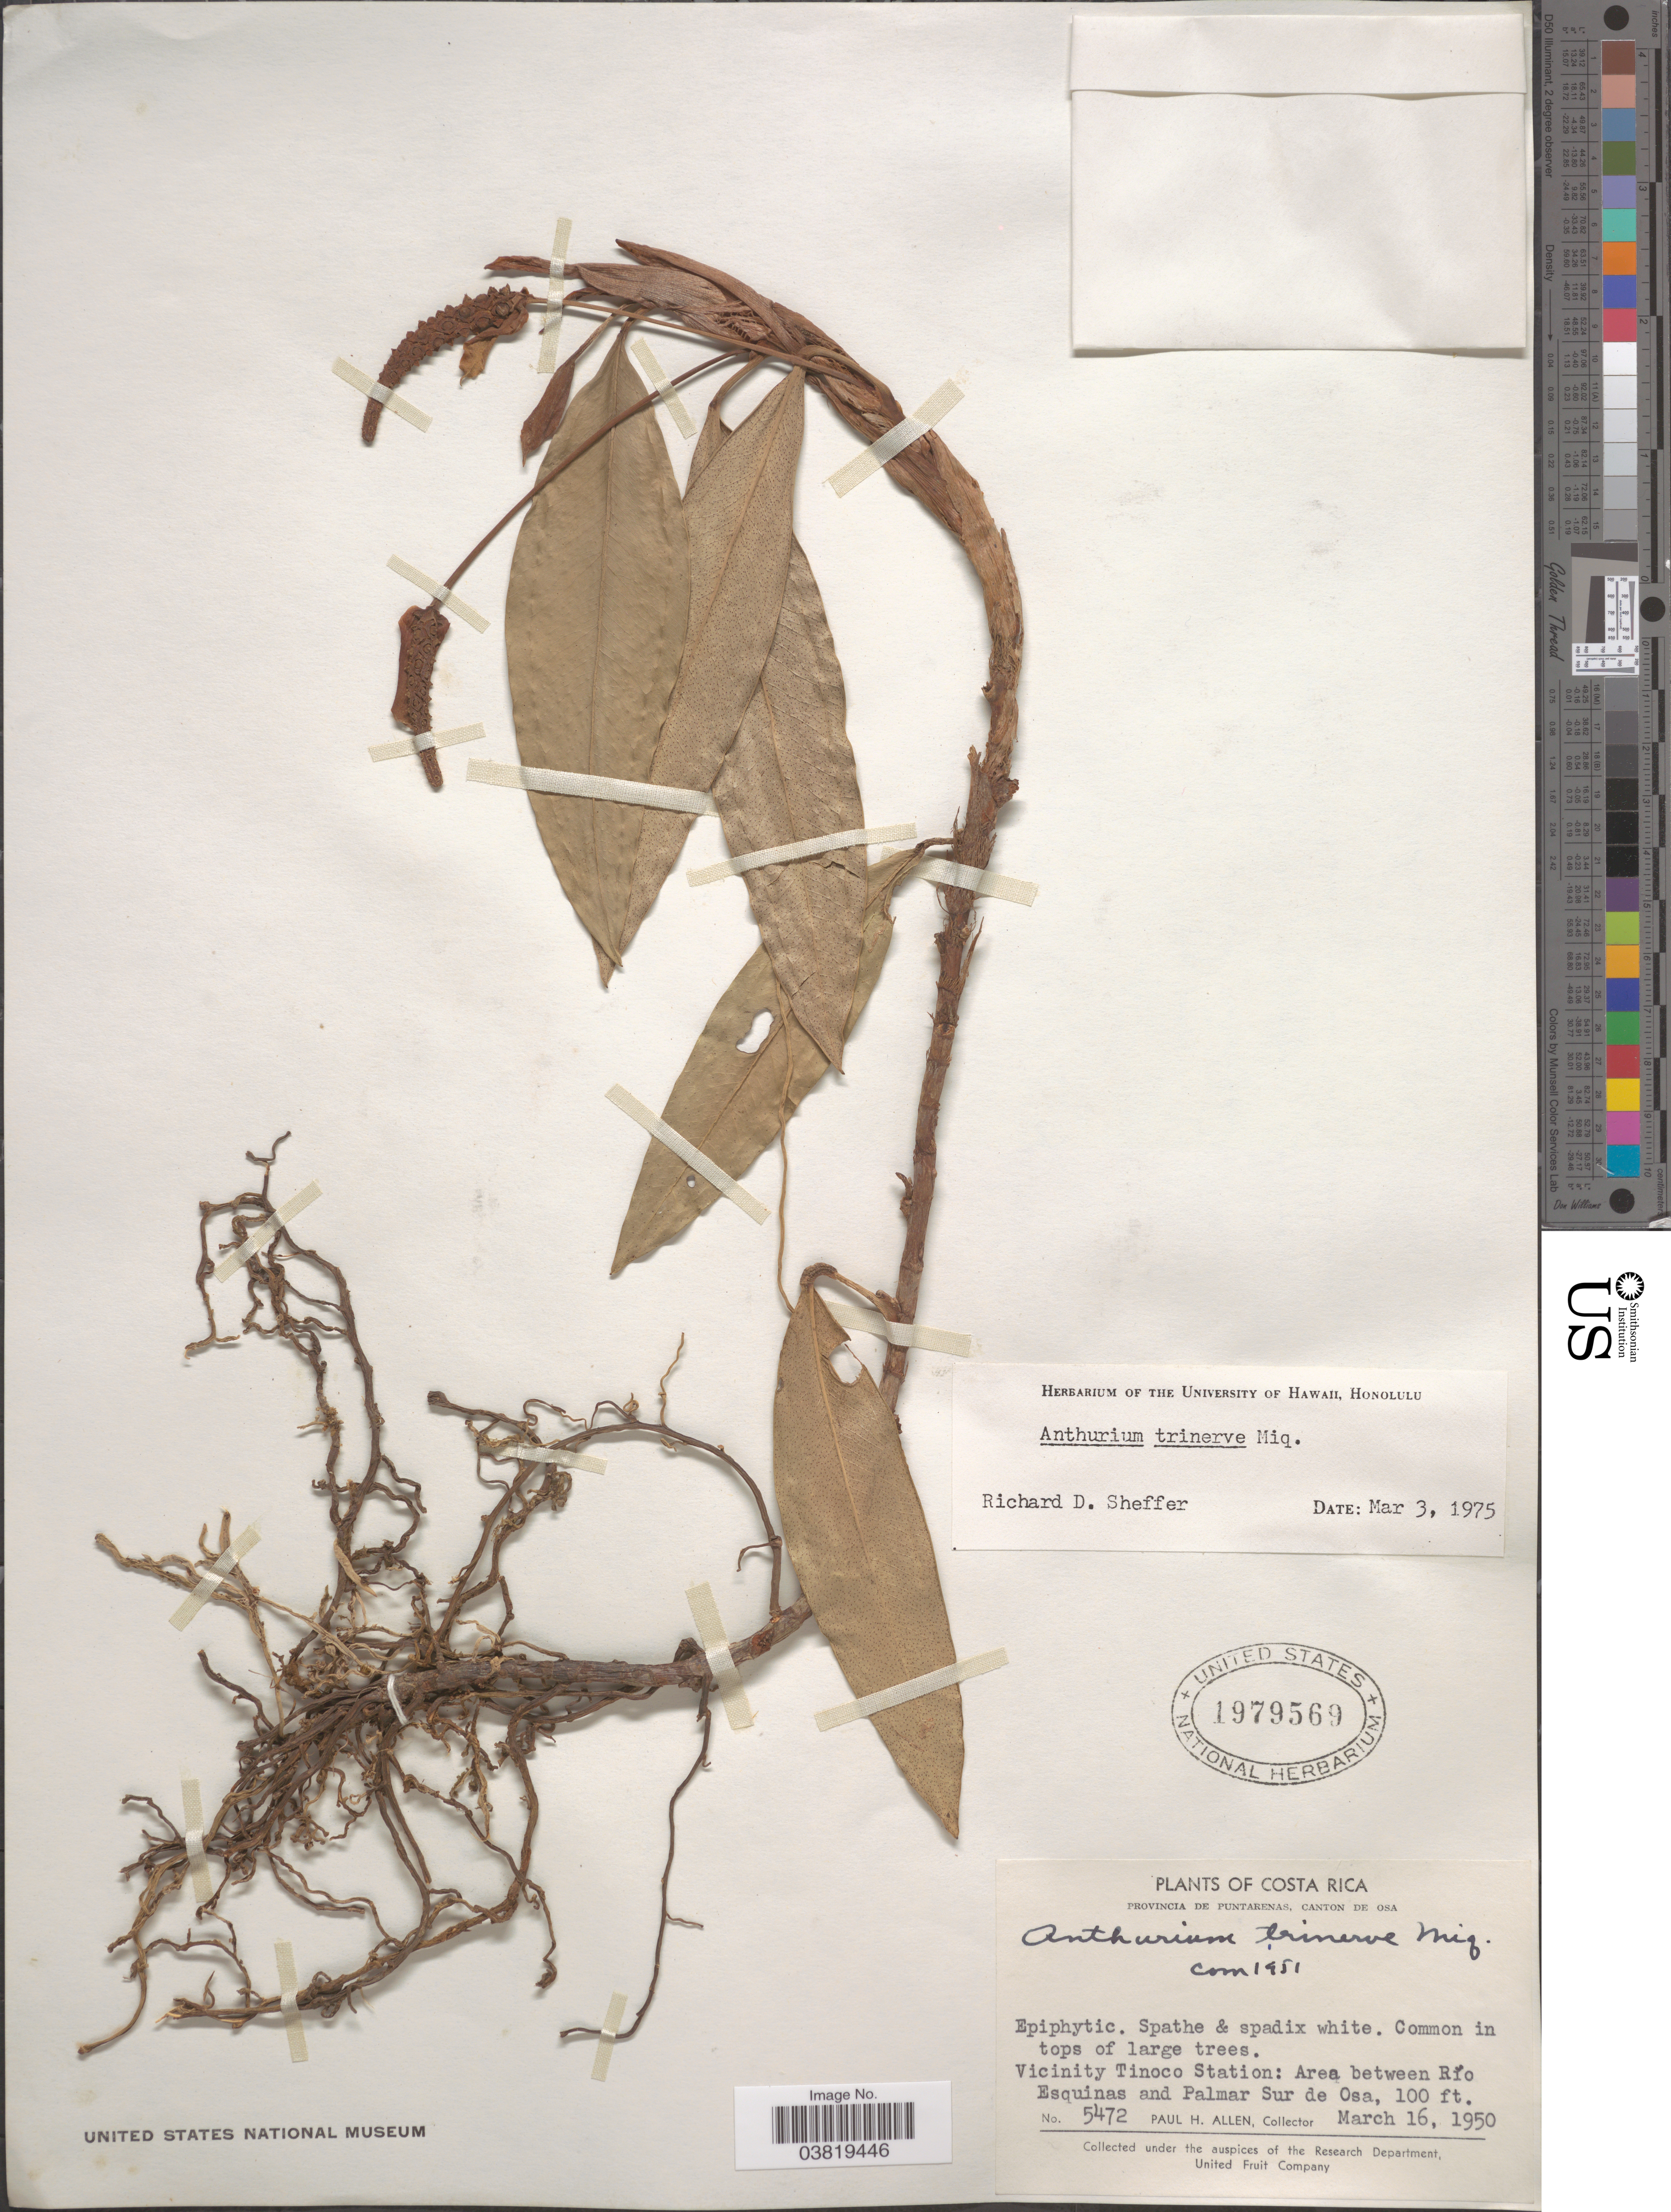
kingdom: Plantae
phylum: Tracheophyta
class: Liliopsida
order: Alismatales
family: Araceae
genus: Anthurium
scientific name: Anthurium trinerve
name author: Miq.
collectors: P. H. Allen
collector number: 5472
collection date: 1950-03-16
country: Costa Rica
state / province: Puntarenas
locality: Canton de Osa. Vicinity Tinoco Station: Area between Río Esquinas and Palmar Sur de Osa.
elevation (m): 30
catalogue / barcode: US 1979569